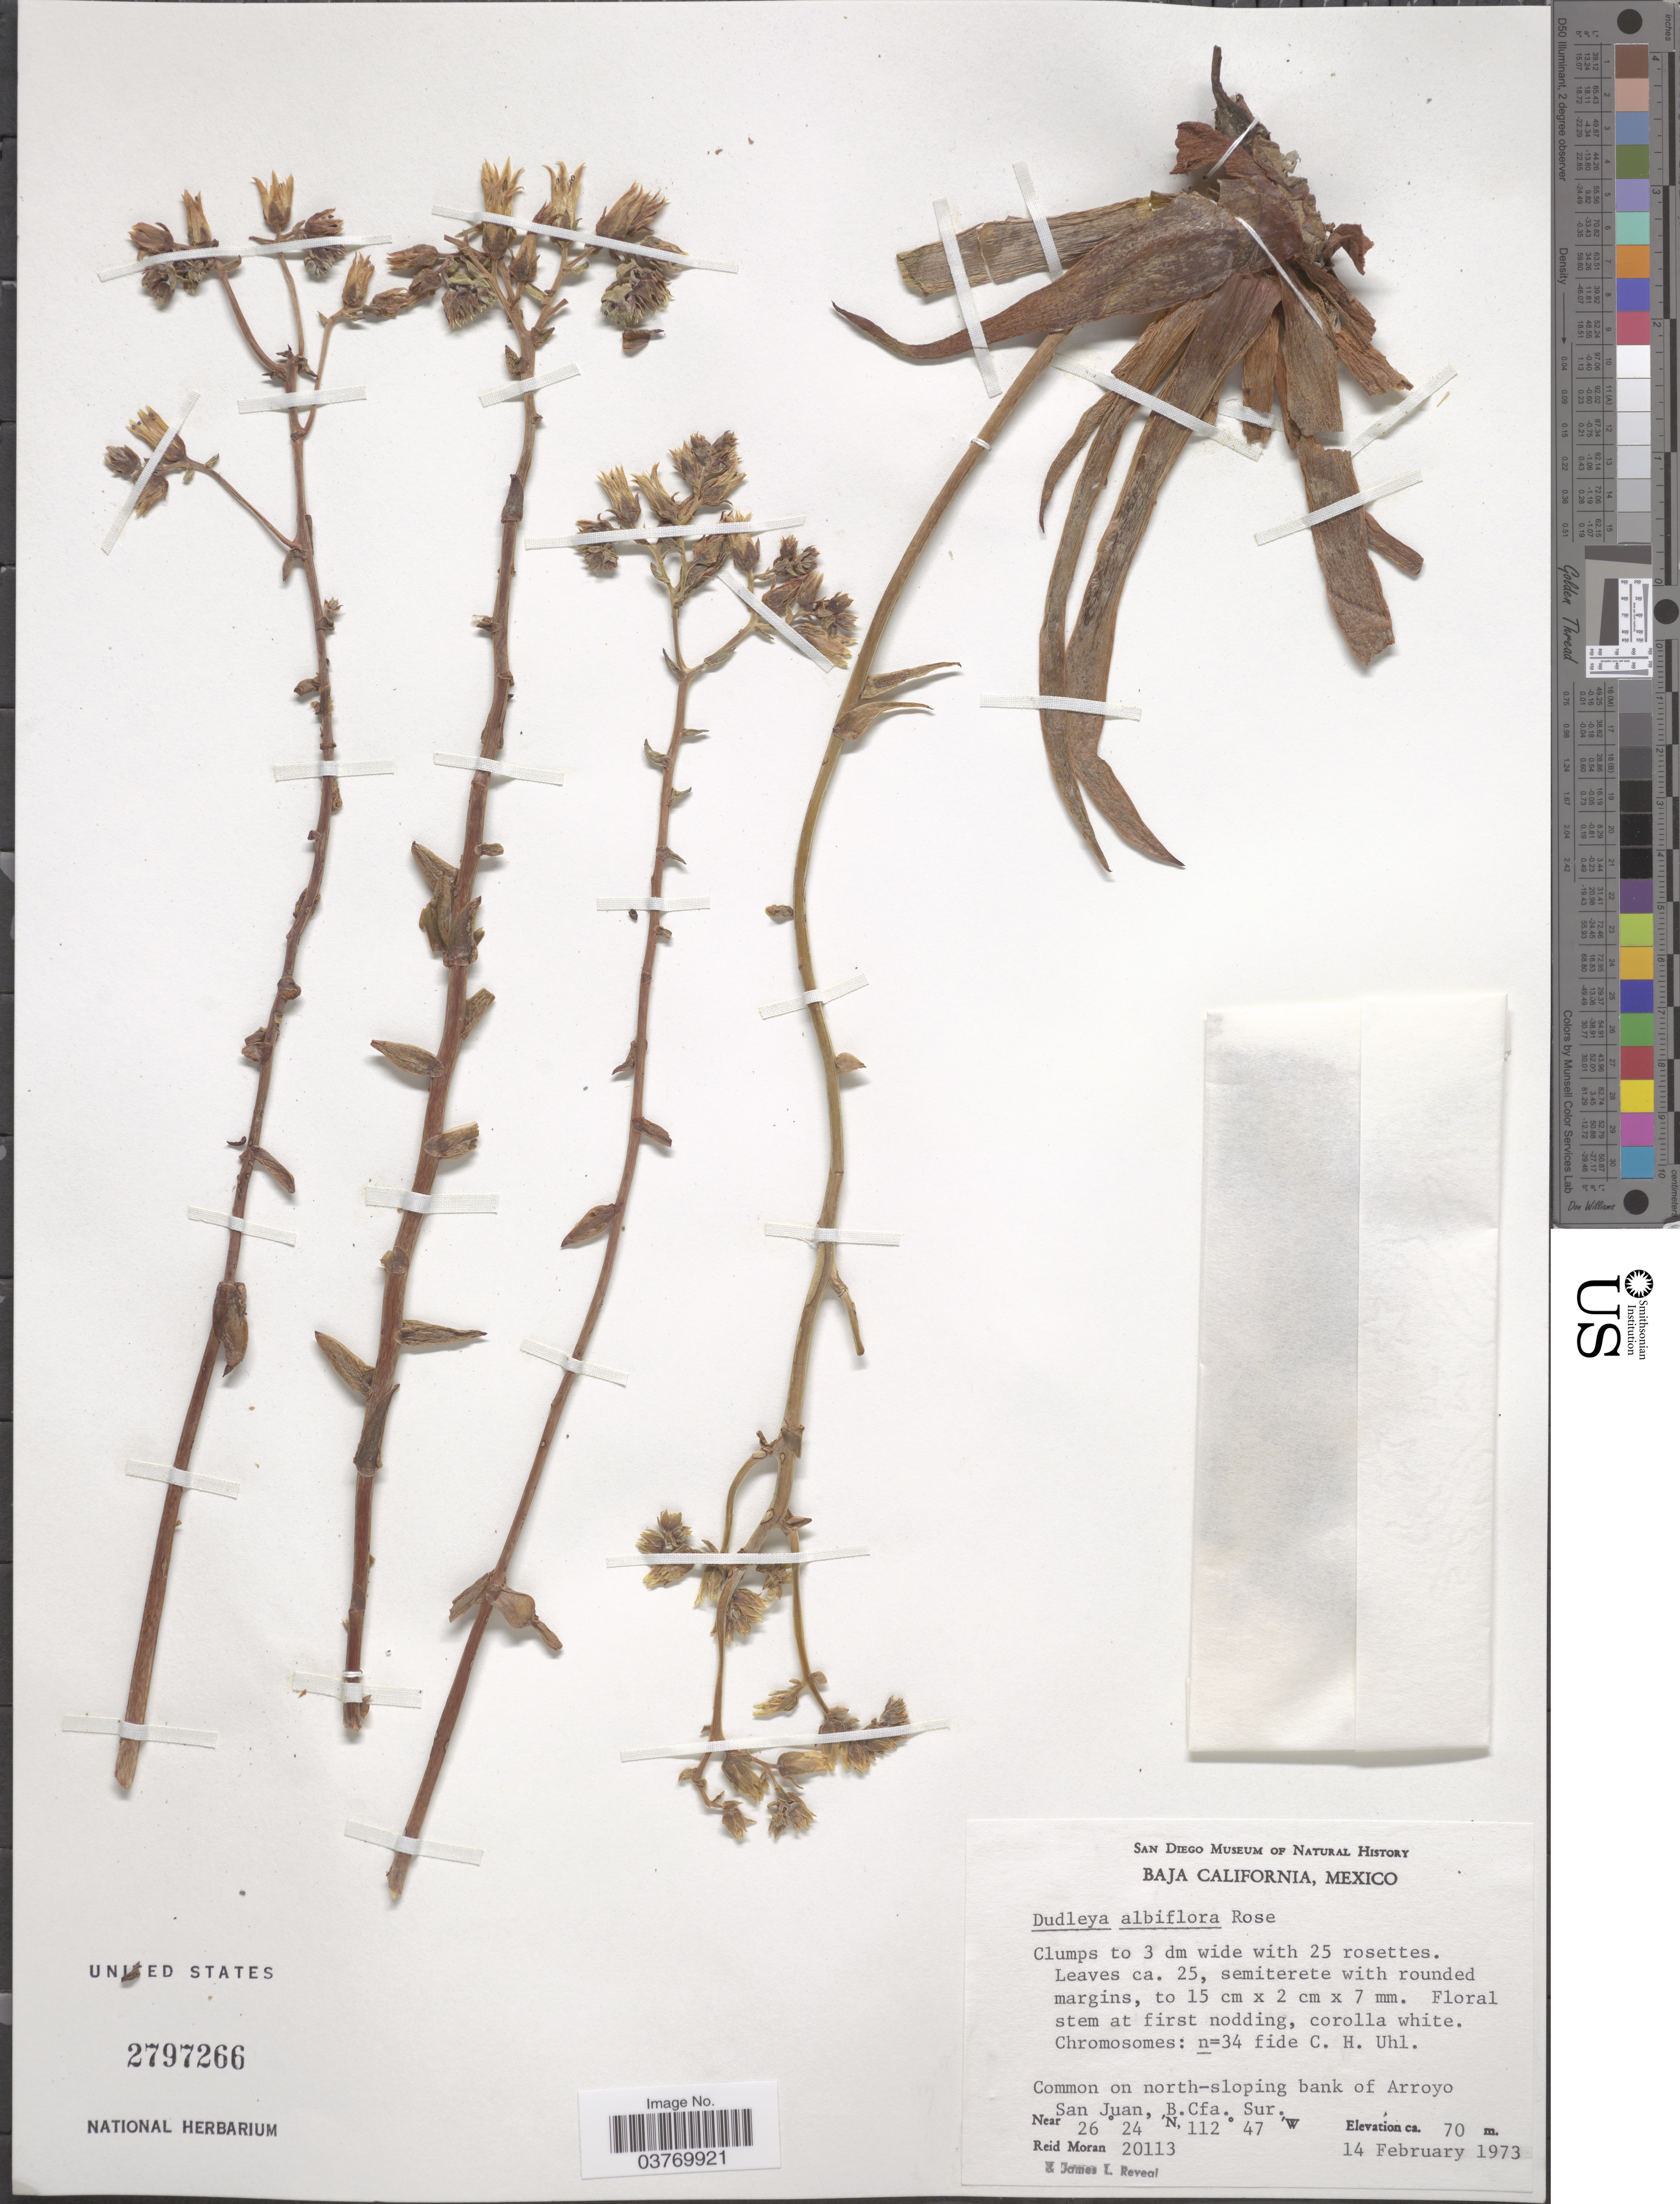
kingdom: Plantae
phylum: Tracheophyta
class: Magnoliopsida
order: Saxifragales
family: Crassulaceae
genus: Dudleya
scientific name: Dudleya albiflora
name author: Rose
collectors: R. V. Moran & J. L. Reveal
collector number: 20113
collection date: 1973-02-14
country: Mexico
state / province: Baja California Sur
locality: on north-sloping bank of Arroyo San Juan.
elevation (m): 70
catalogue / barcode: US 2797266